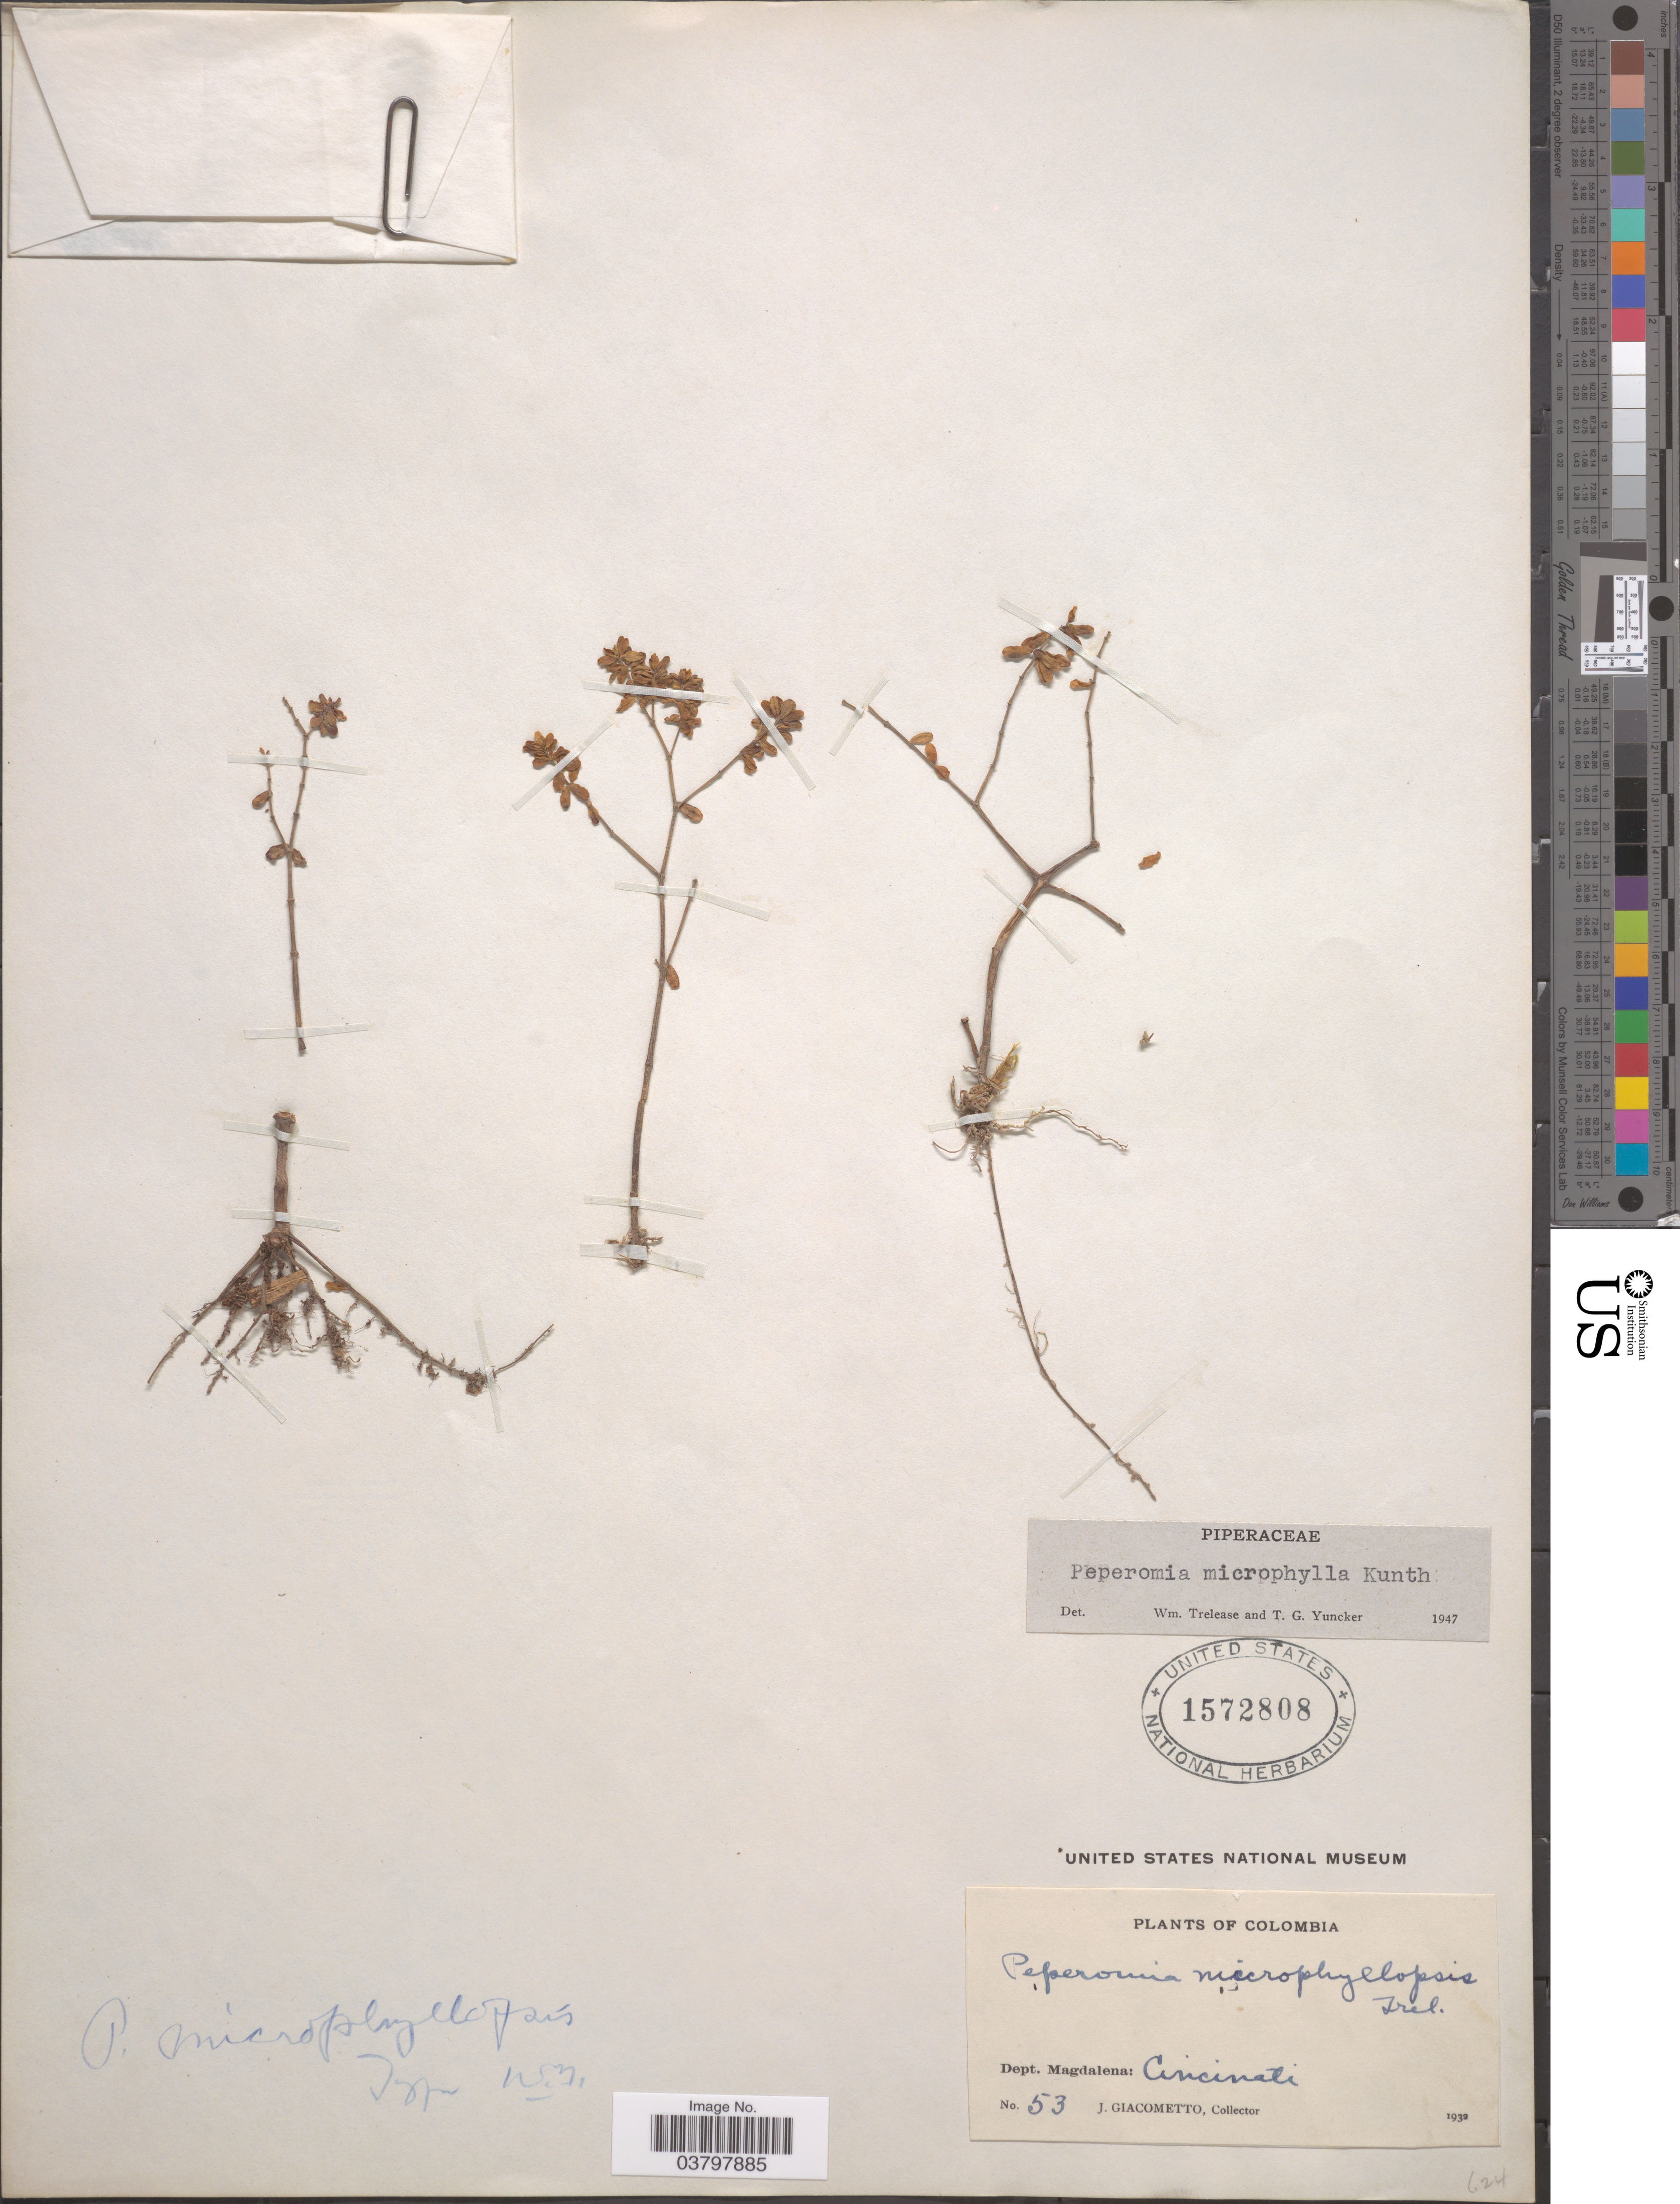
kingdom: Plantae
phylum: Tracheophyta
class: Magnoliopsida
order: Piperales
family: Piperaceae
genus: Peperomia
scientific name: Peperomia microphylla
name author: Kunth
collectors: J. Giacometto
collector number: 53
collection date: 1932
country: Colombia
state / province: Magdalena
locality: Dept. Magdalena: Cincinati.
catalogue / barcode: US 1572808